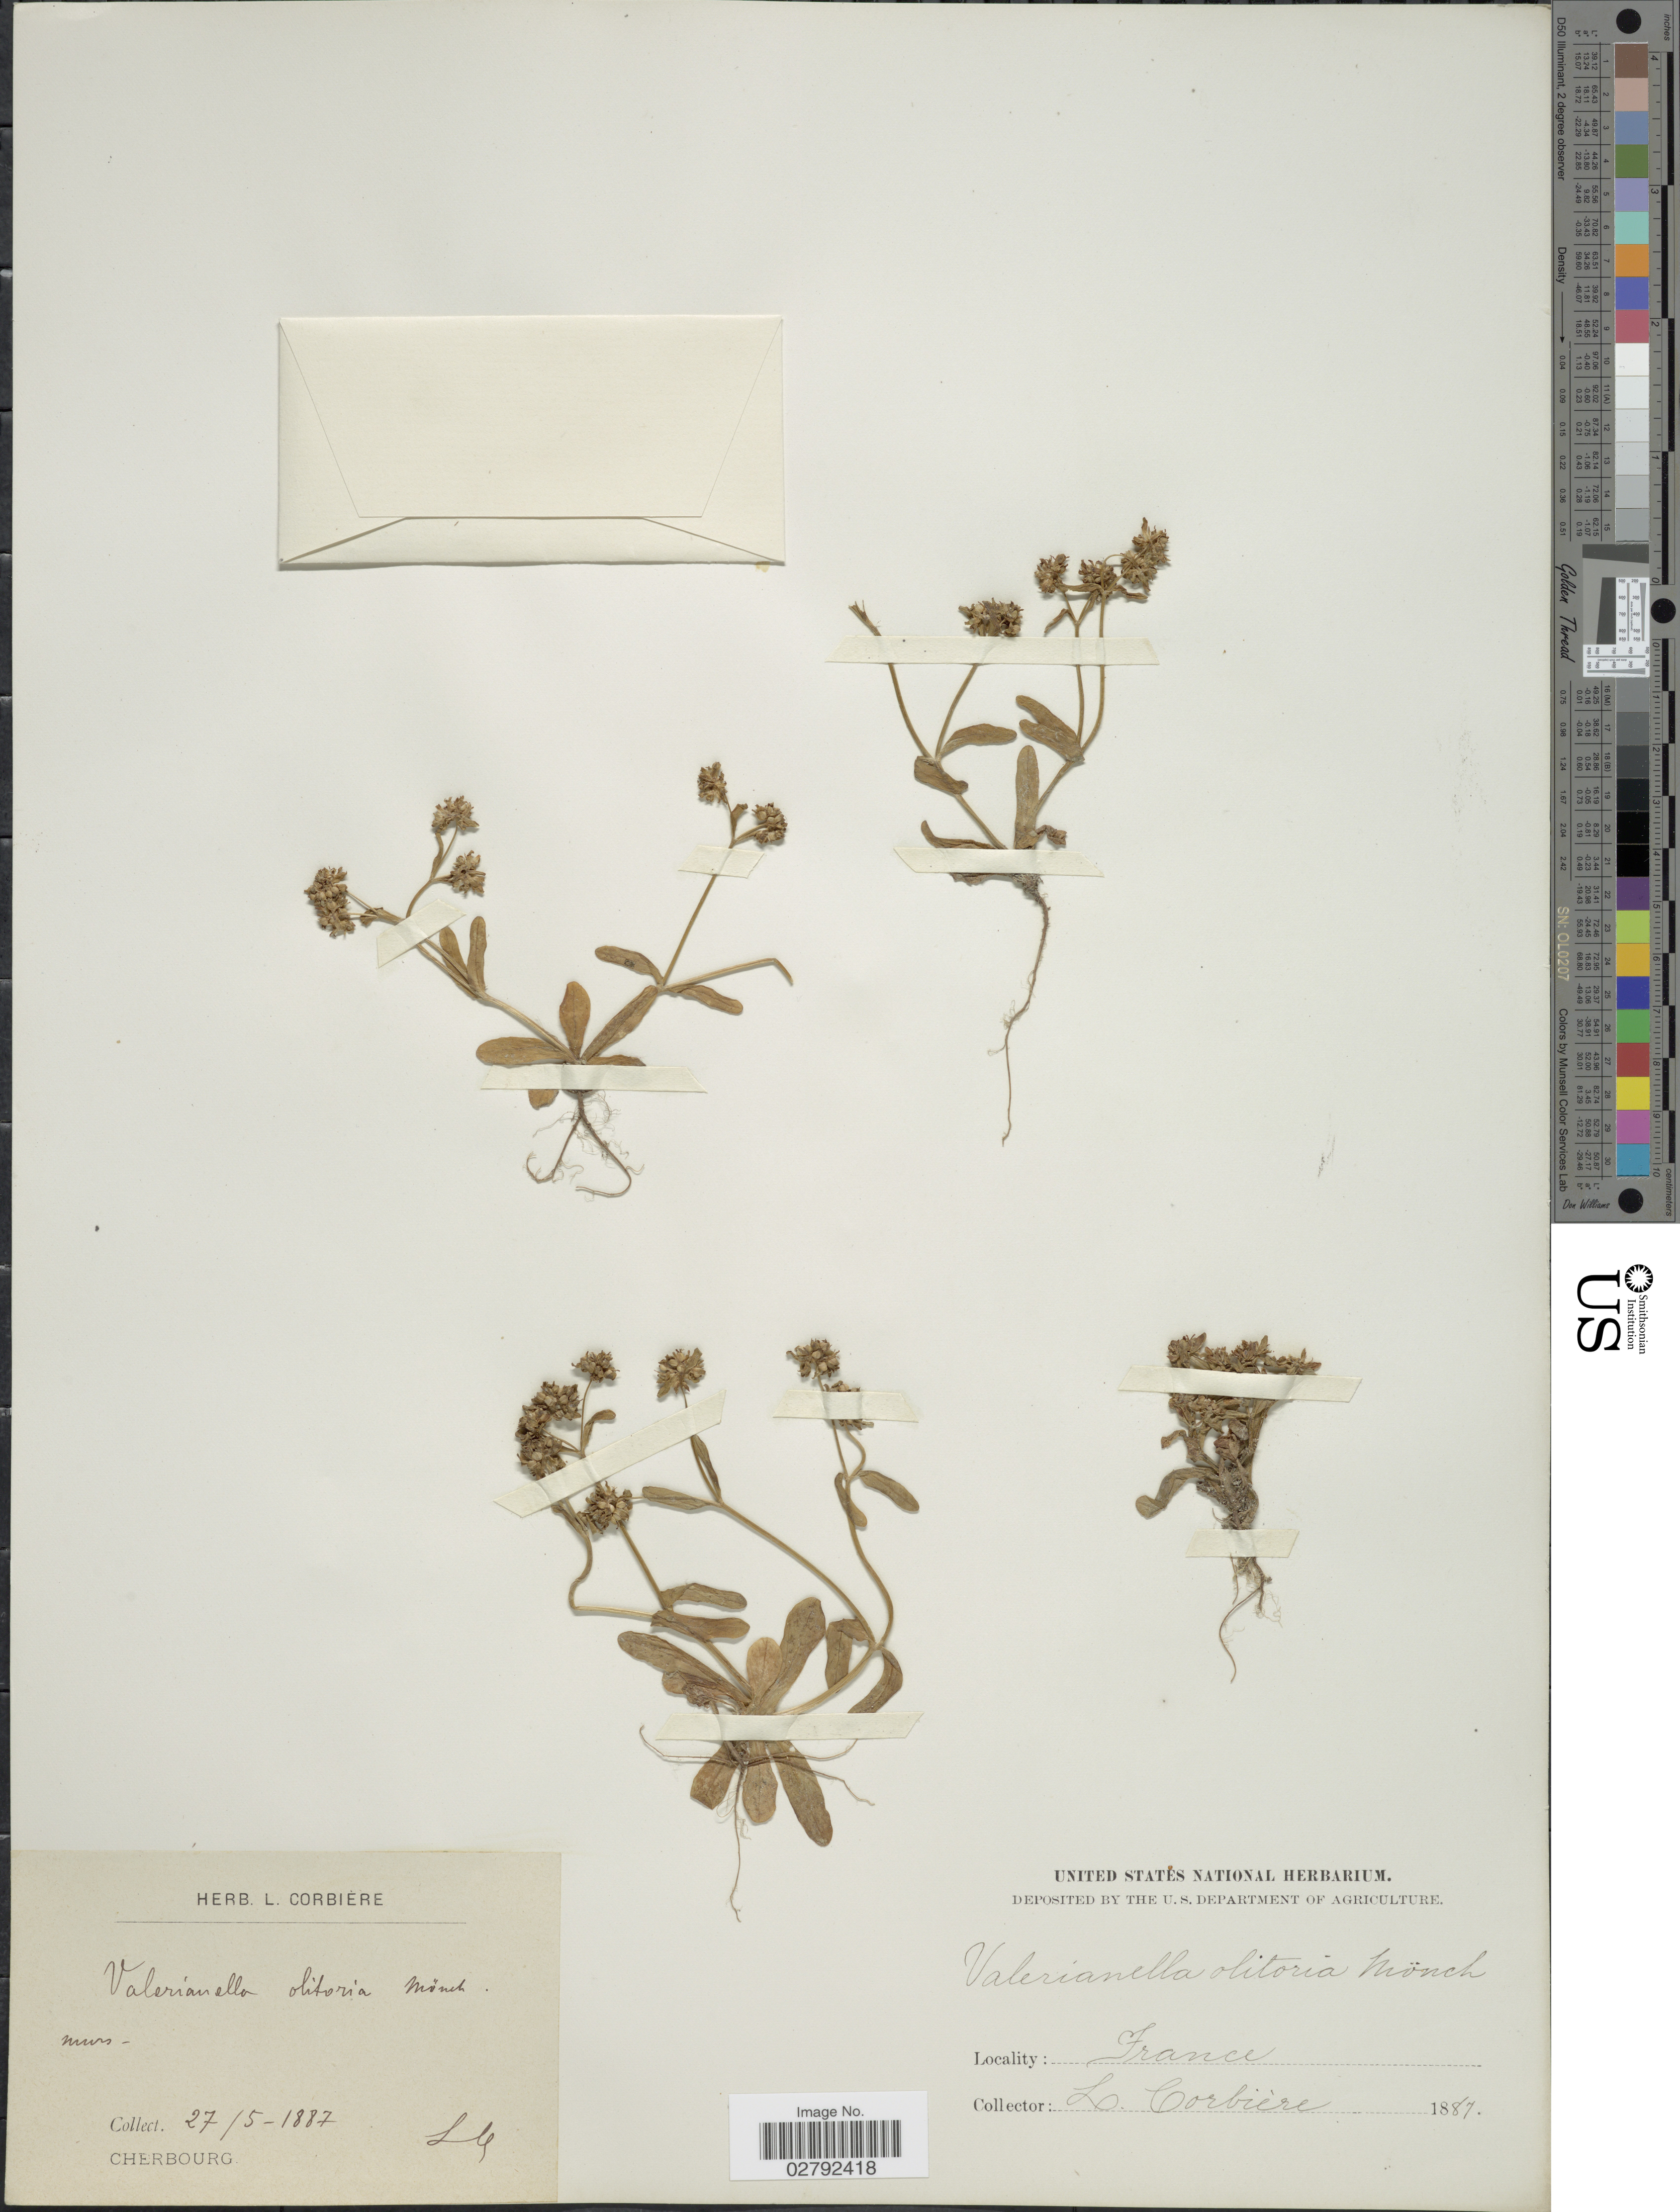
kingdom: Plantae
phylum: Tracheophyta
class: Magnoliopsida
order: Dipsacales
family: Caprifoliaceae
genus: Valerianella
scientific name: Valerianella olitoria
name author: (L.) Pollich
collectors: L. Corbière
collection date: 1887-05-27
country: France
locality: Cherbourg.